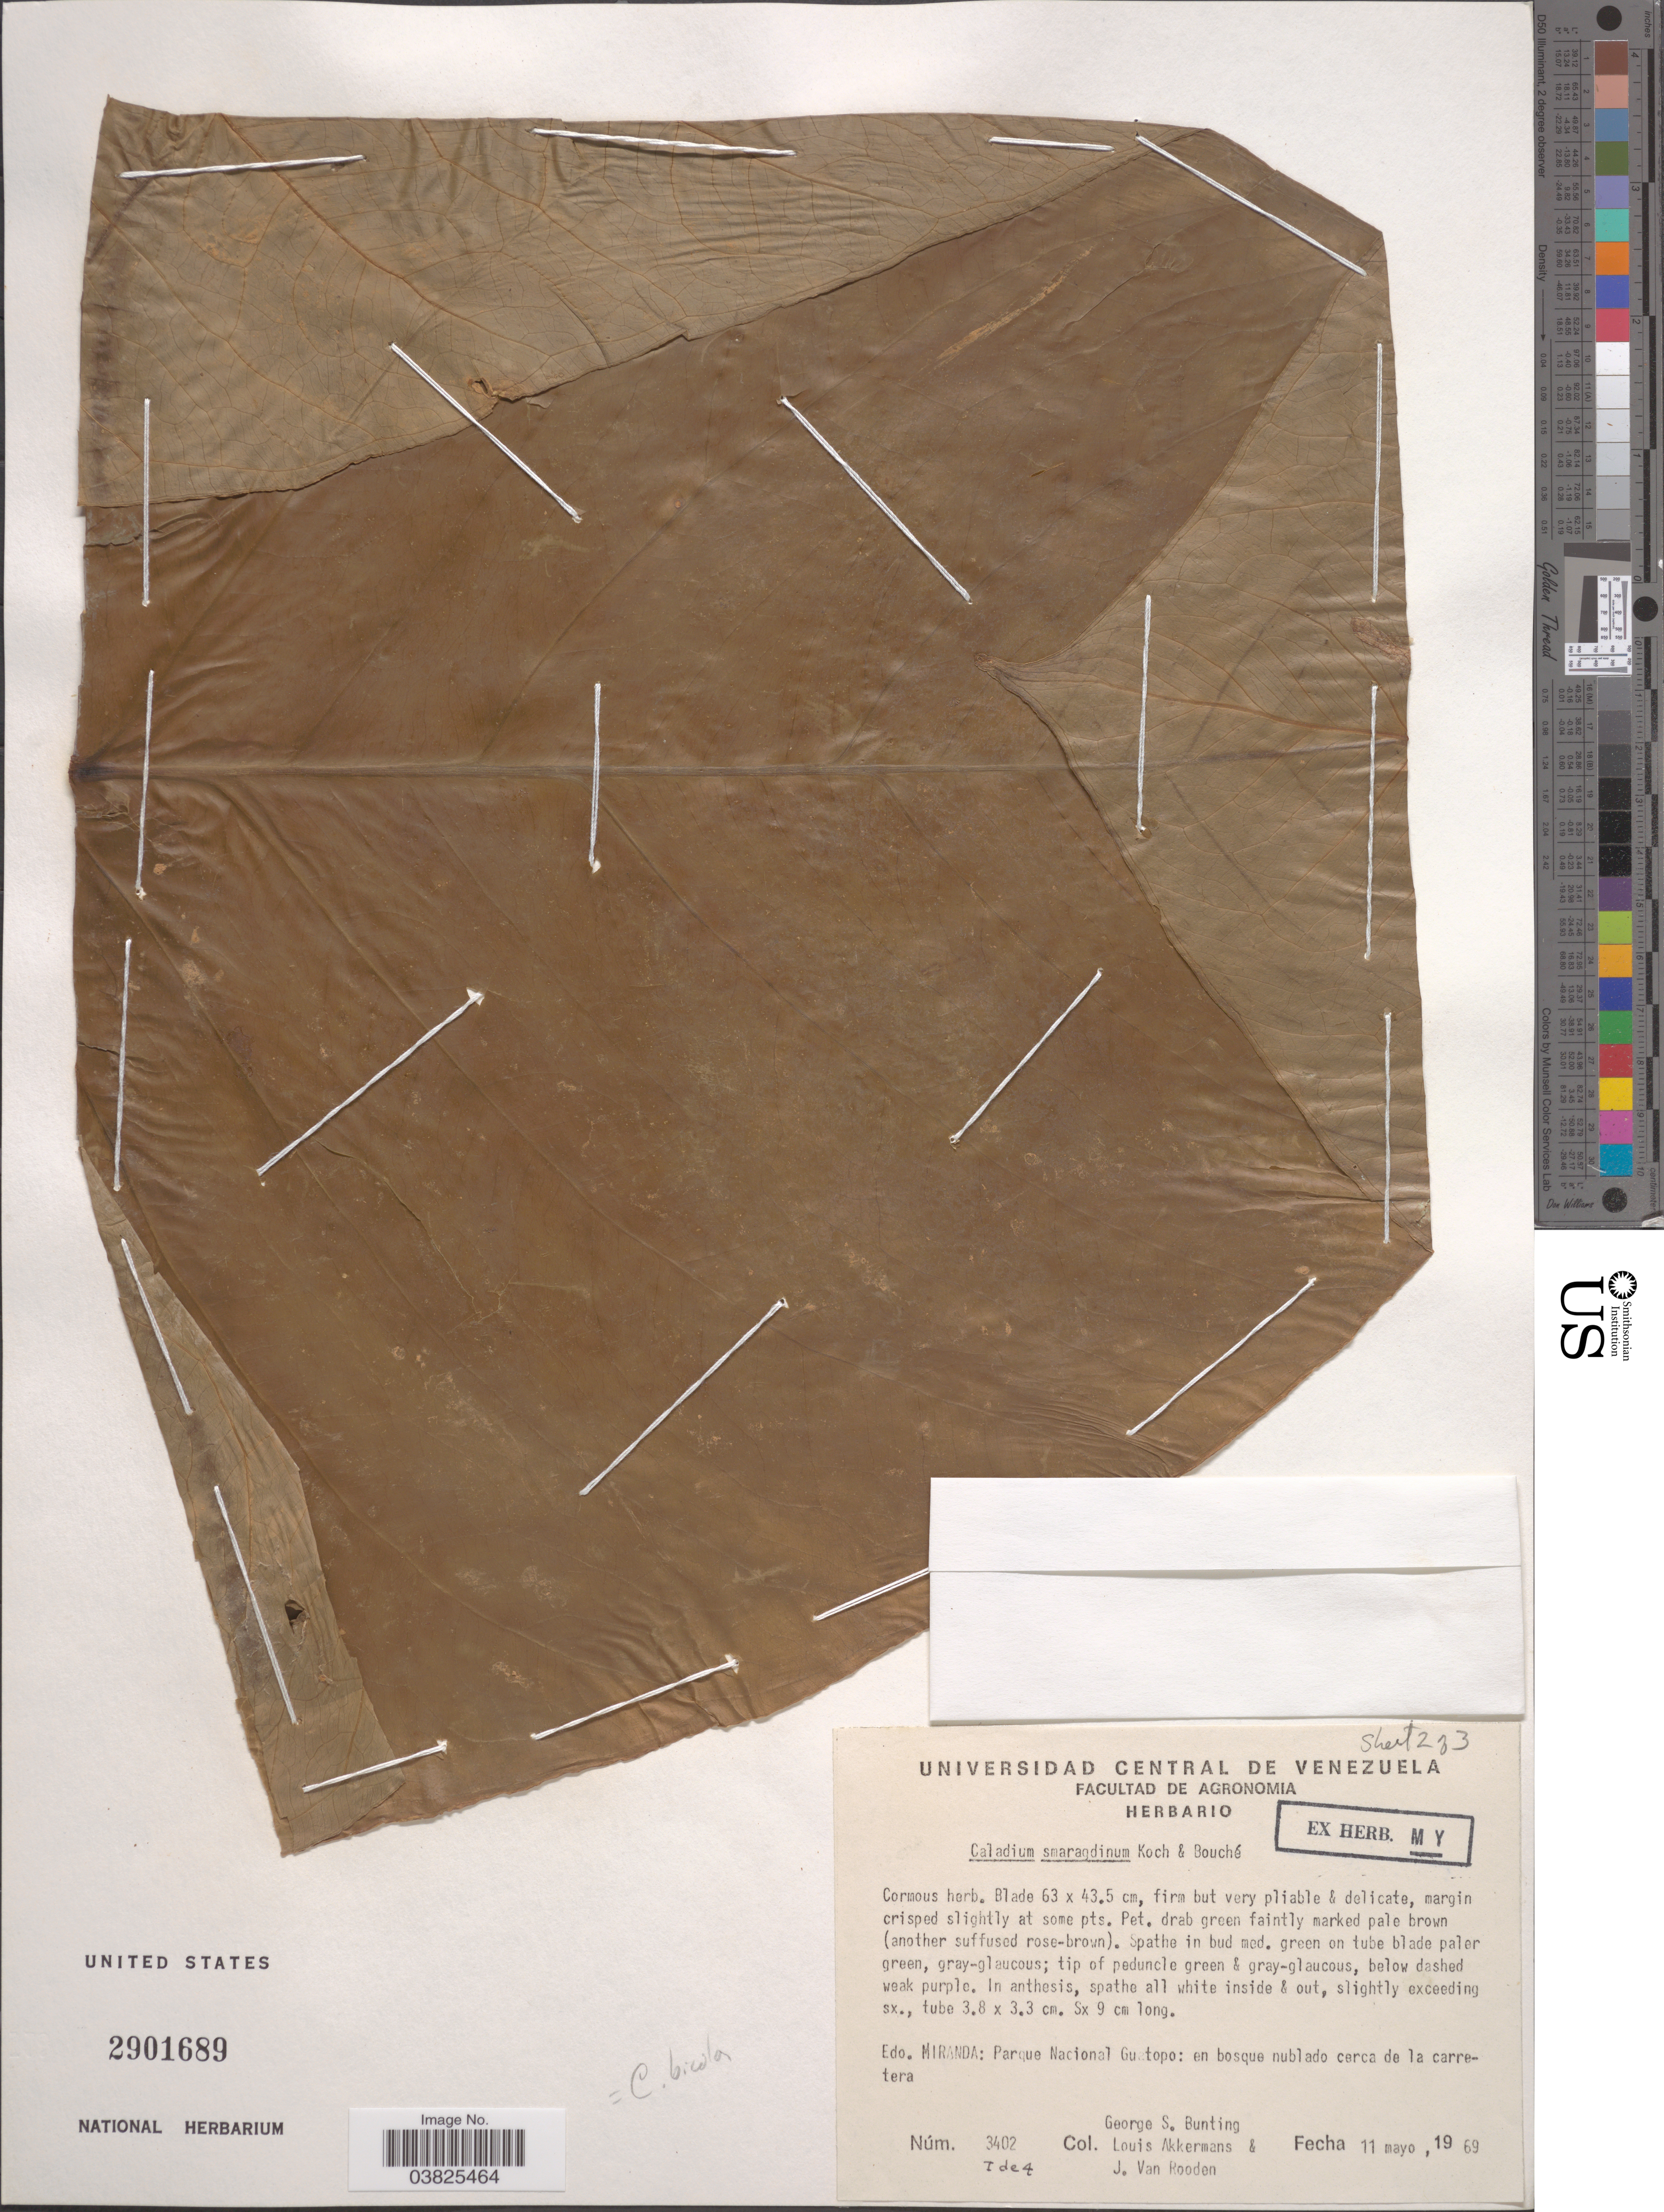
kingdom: Plantae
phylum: Tracheophyta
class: Liliopsida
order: Alismatales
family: Araceae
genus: Caladium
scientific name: Caladium bicolor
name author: (Aiton) Vent.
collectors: G. S. Bunting, L. M. Akkermans & J. Van Rooden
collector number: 3402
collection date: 1969-05-11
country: Venezuela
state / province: Miranda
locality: Parque Nacional Guatopo.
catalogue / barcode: US 2901689